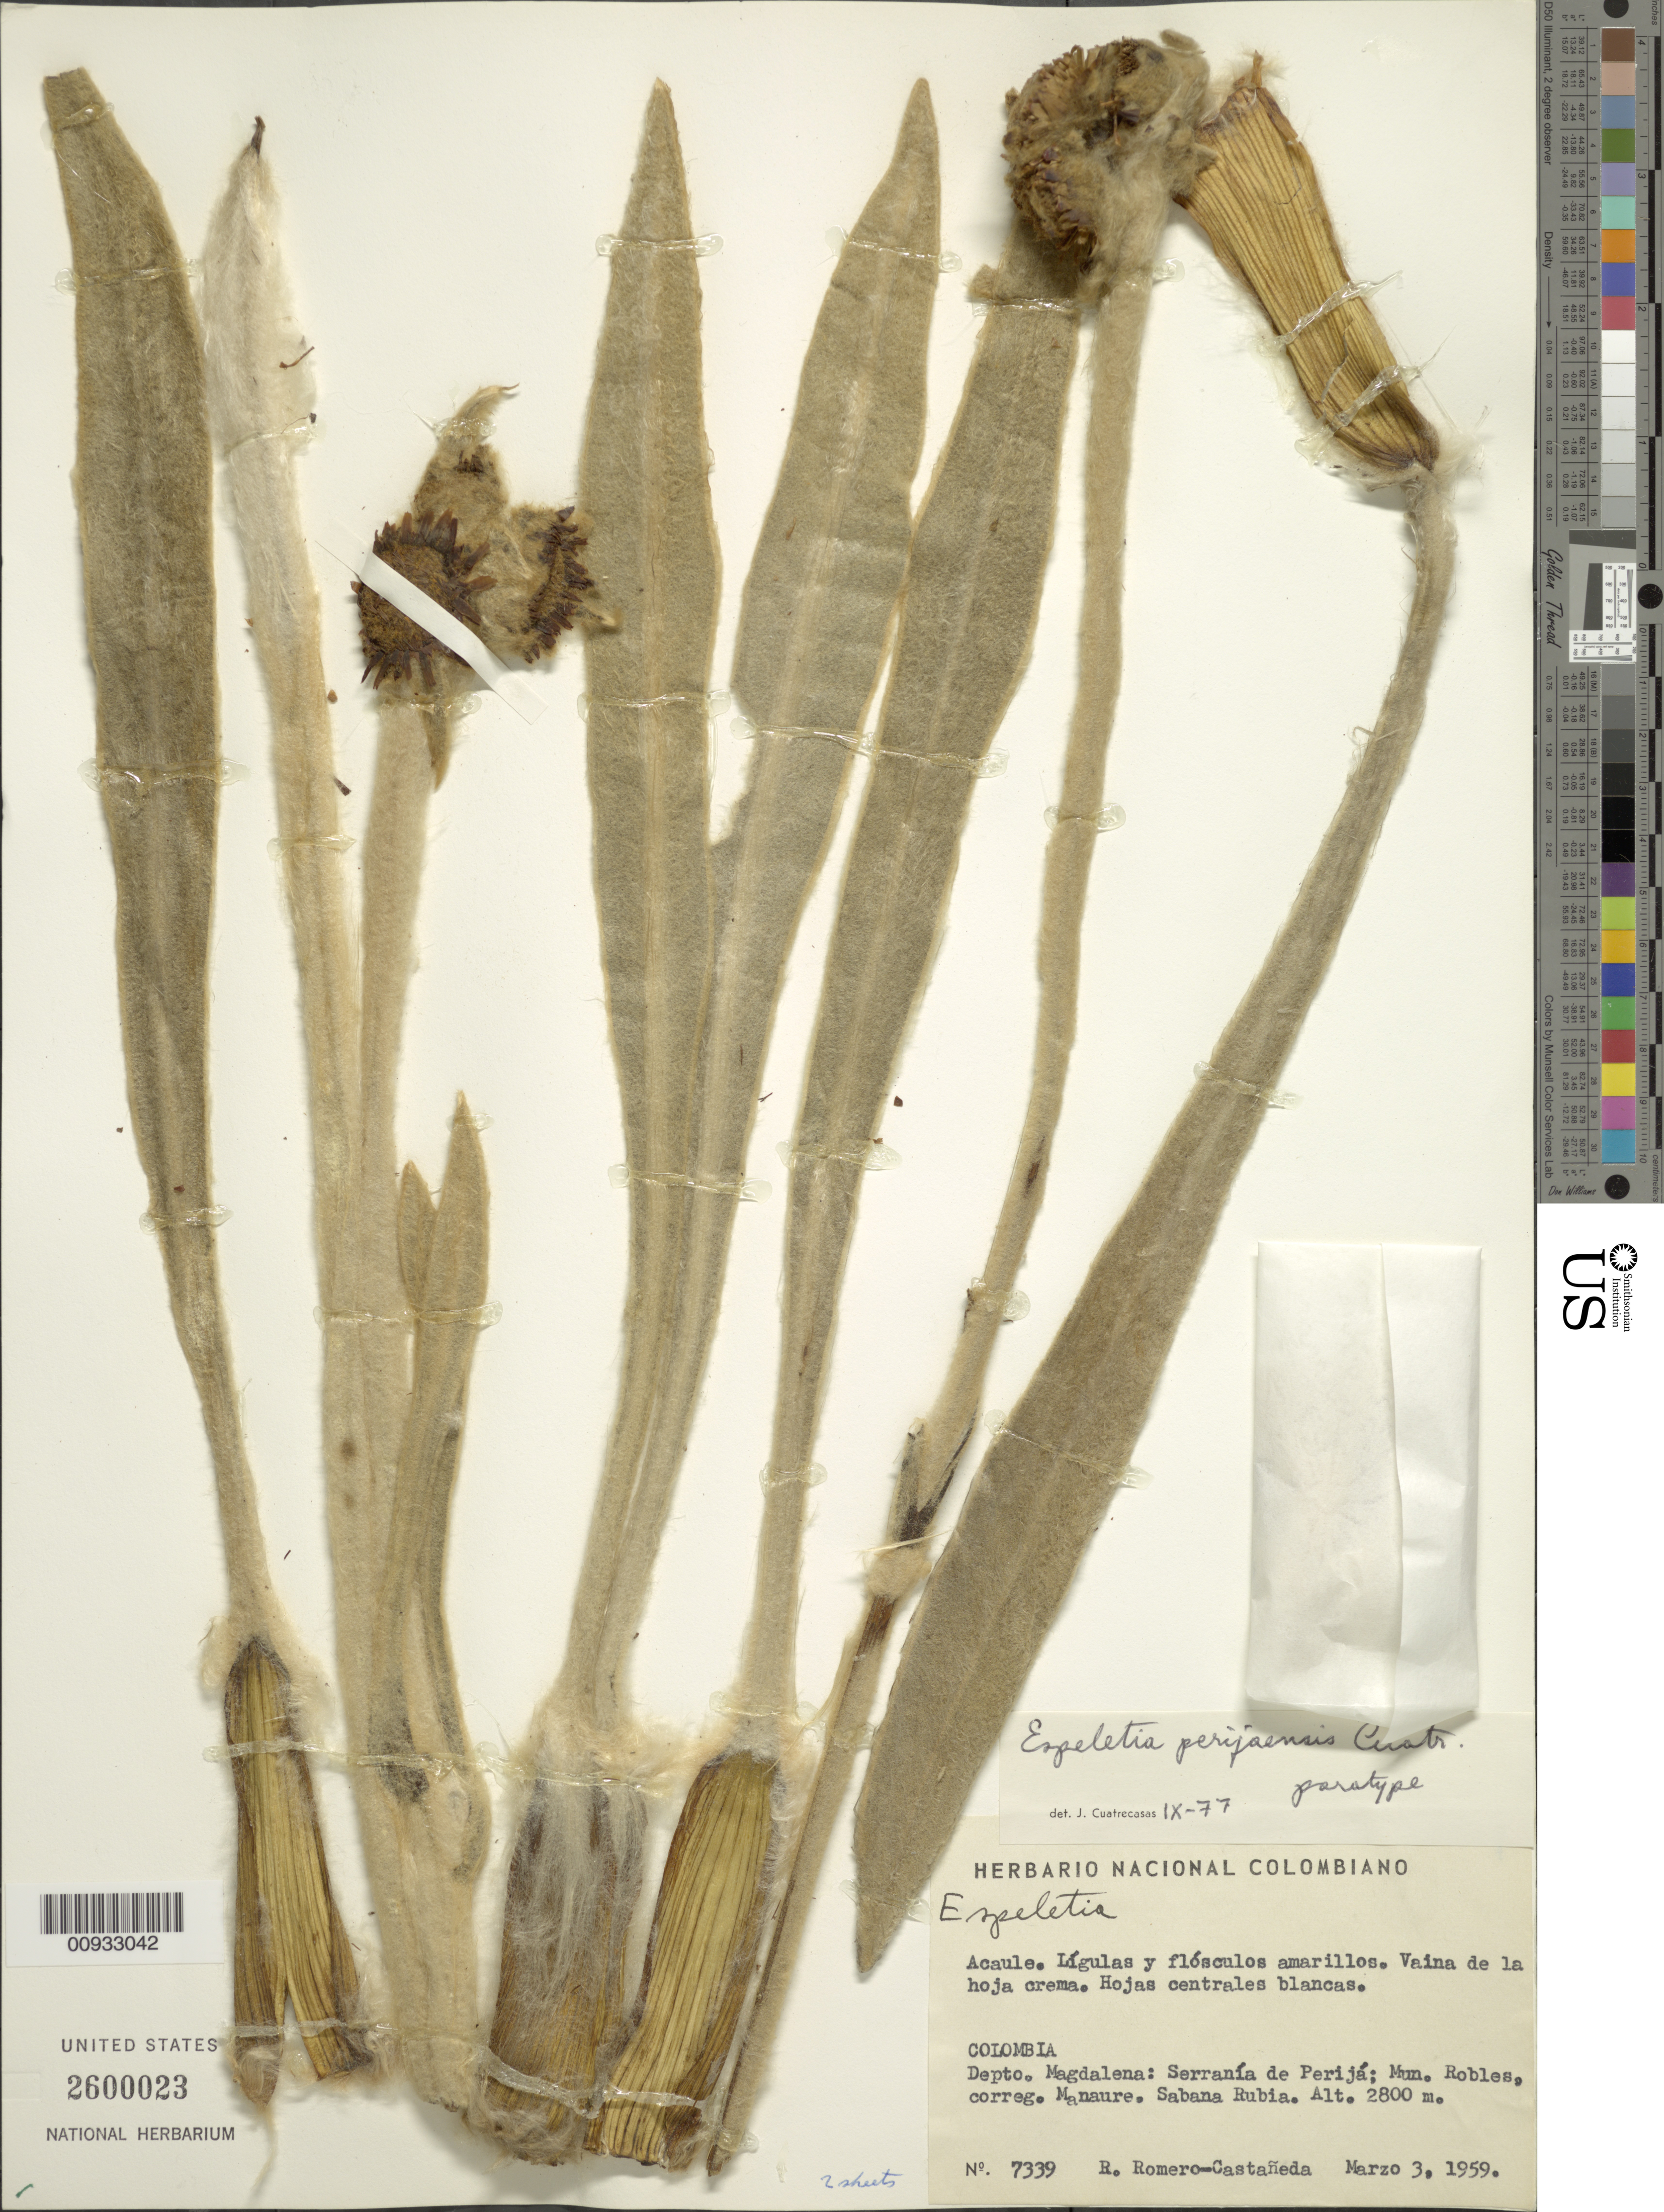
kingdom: Plantae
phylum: Tracheophyta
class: Magnoliopsida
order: Asterales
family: Asteraceae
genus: Espeletia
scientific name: Espeletia perijaensis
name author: Cuatrec.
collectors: R. Romero Castañeda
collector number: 7339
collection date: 1959-03-03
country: Colombia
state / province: Magdalena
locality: Serrania de Perija, Mun. Robles, correg. Manaure, Sabana Rubia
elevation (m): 2800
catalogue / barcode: US 2600023